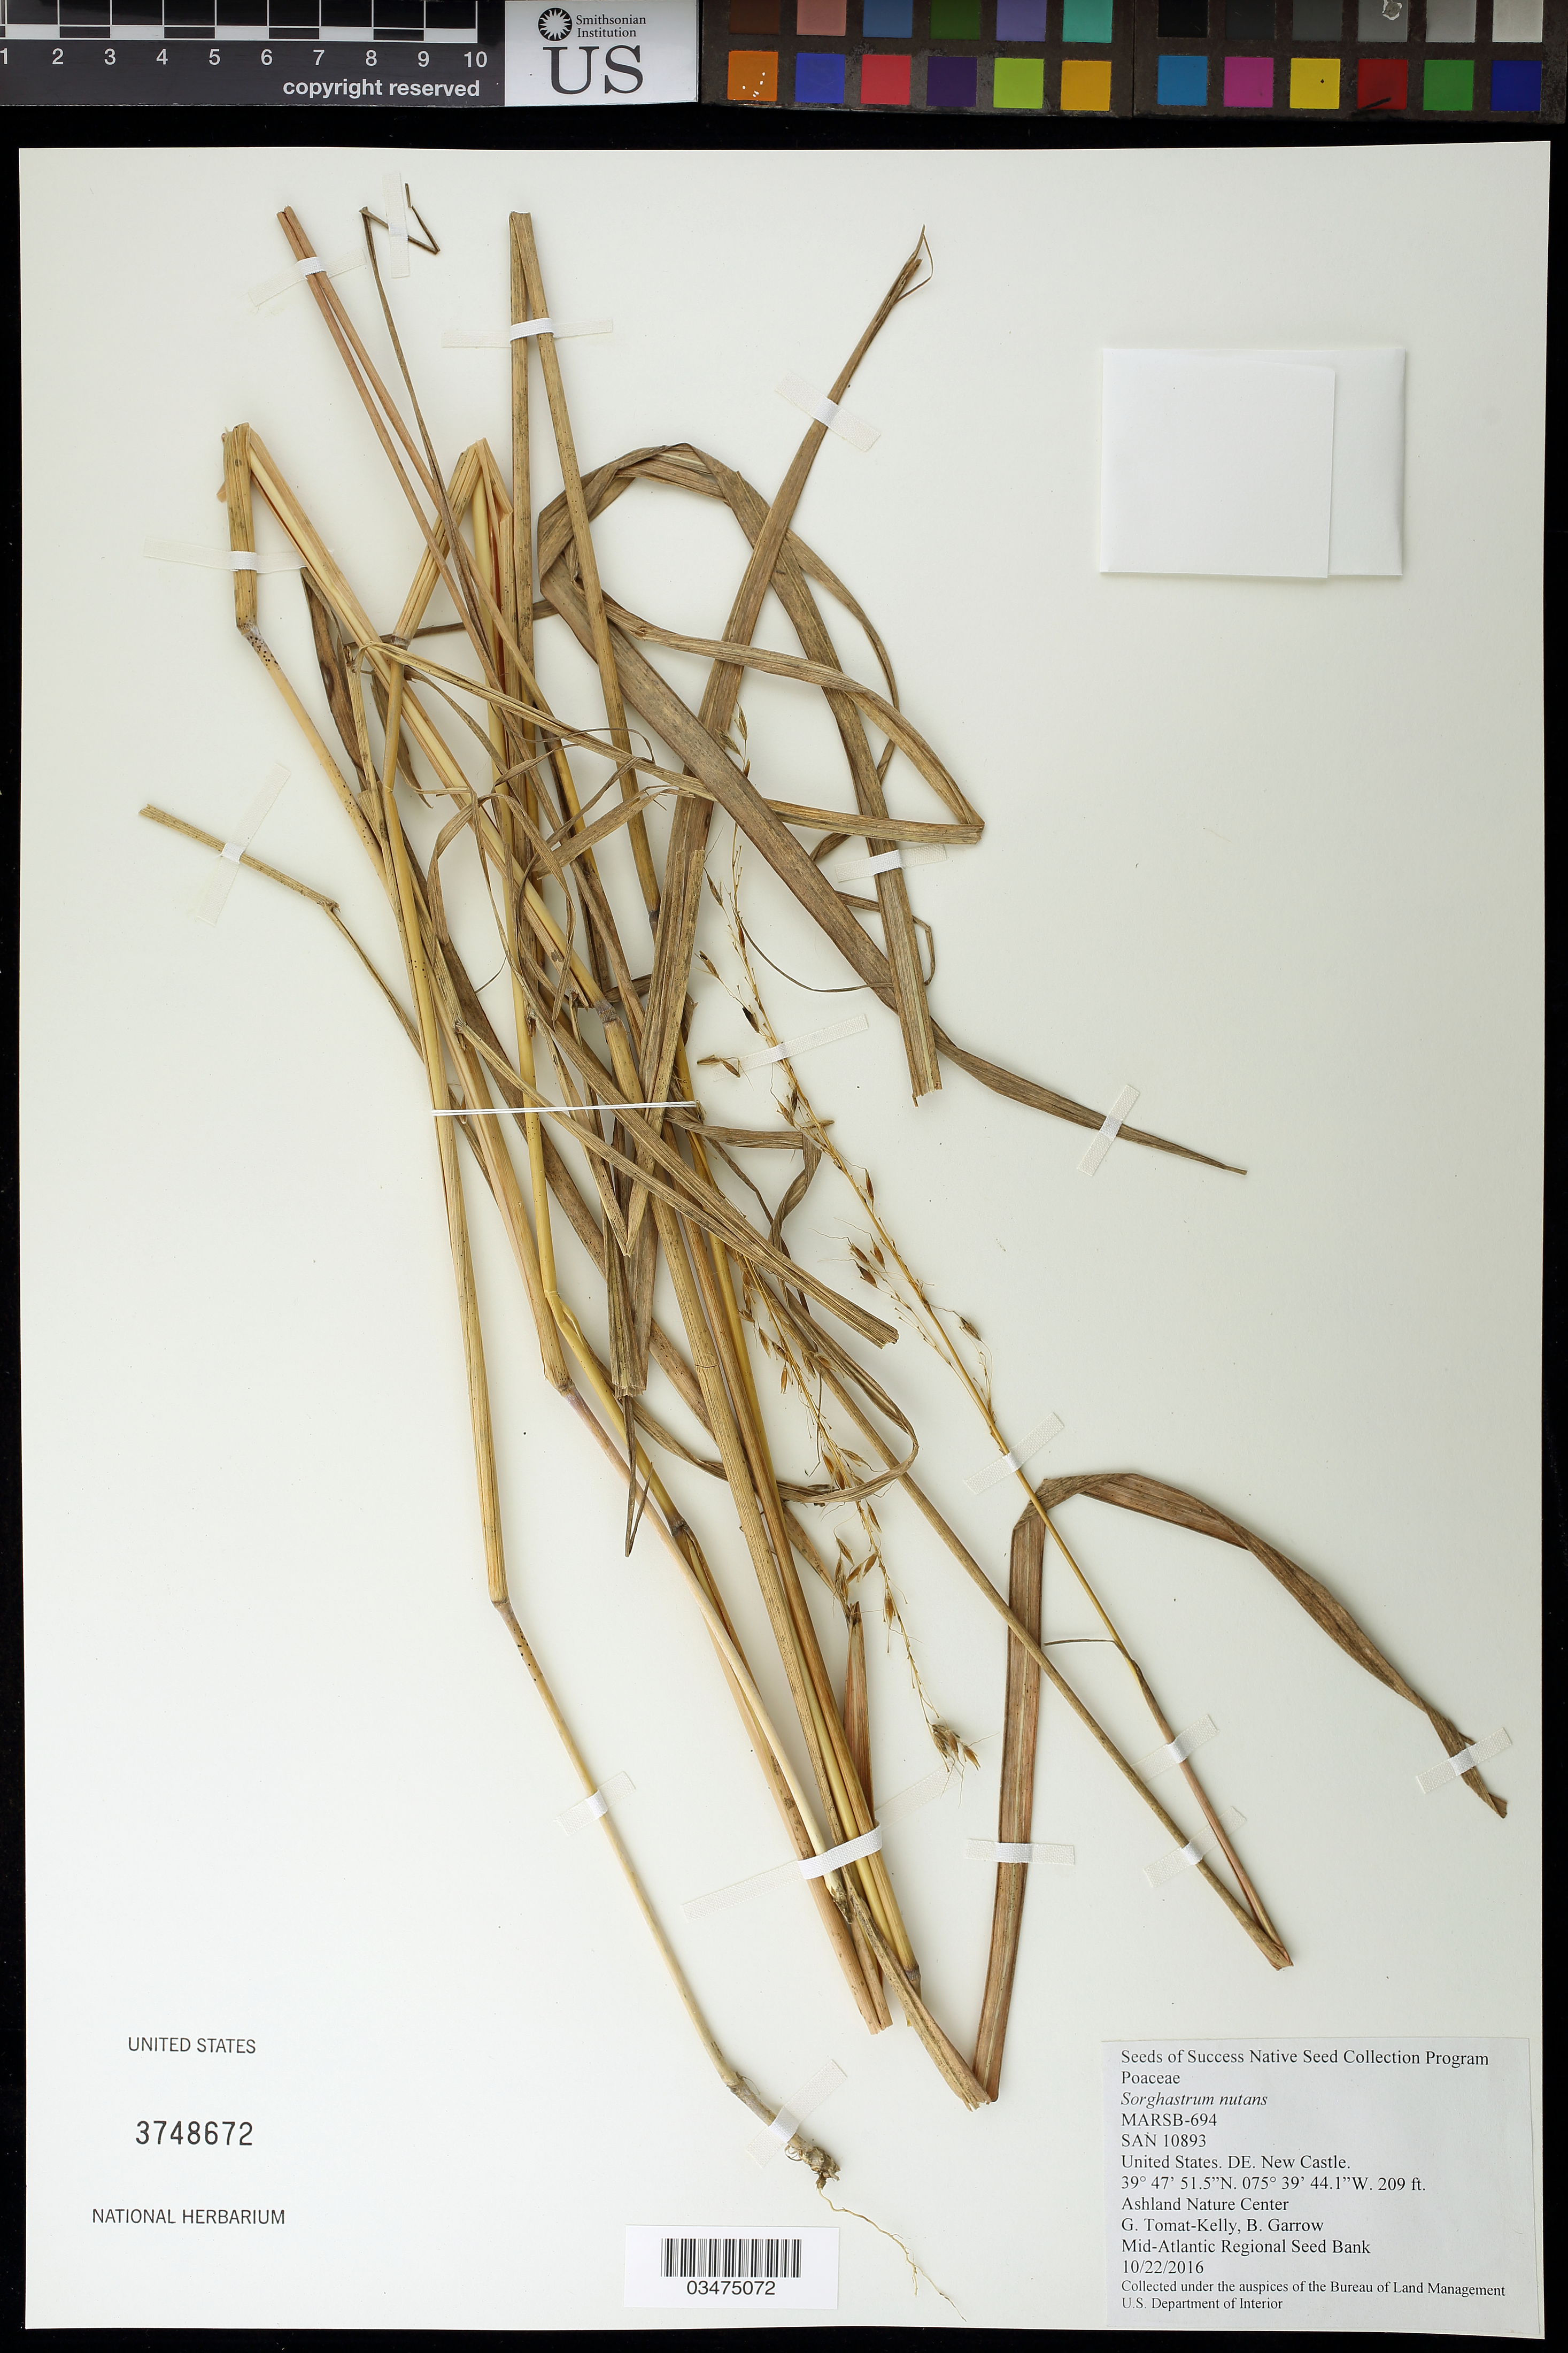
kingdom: Plantae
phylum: Tracheophyta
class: Liliopsida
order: Poales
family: Poaceae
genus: Sorghastrum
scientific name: Sorghastrum nutans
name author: (L.) Nash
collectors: G. Tomat-Kelly & B. Garrow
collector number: MARSB-694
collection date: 2016-10-22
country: United States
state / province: Delaware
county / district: New Castle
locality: Ashland Nature Center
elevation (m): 64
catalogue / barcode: US 3748672